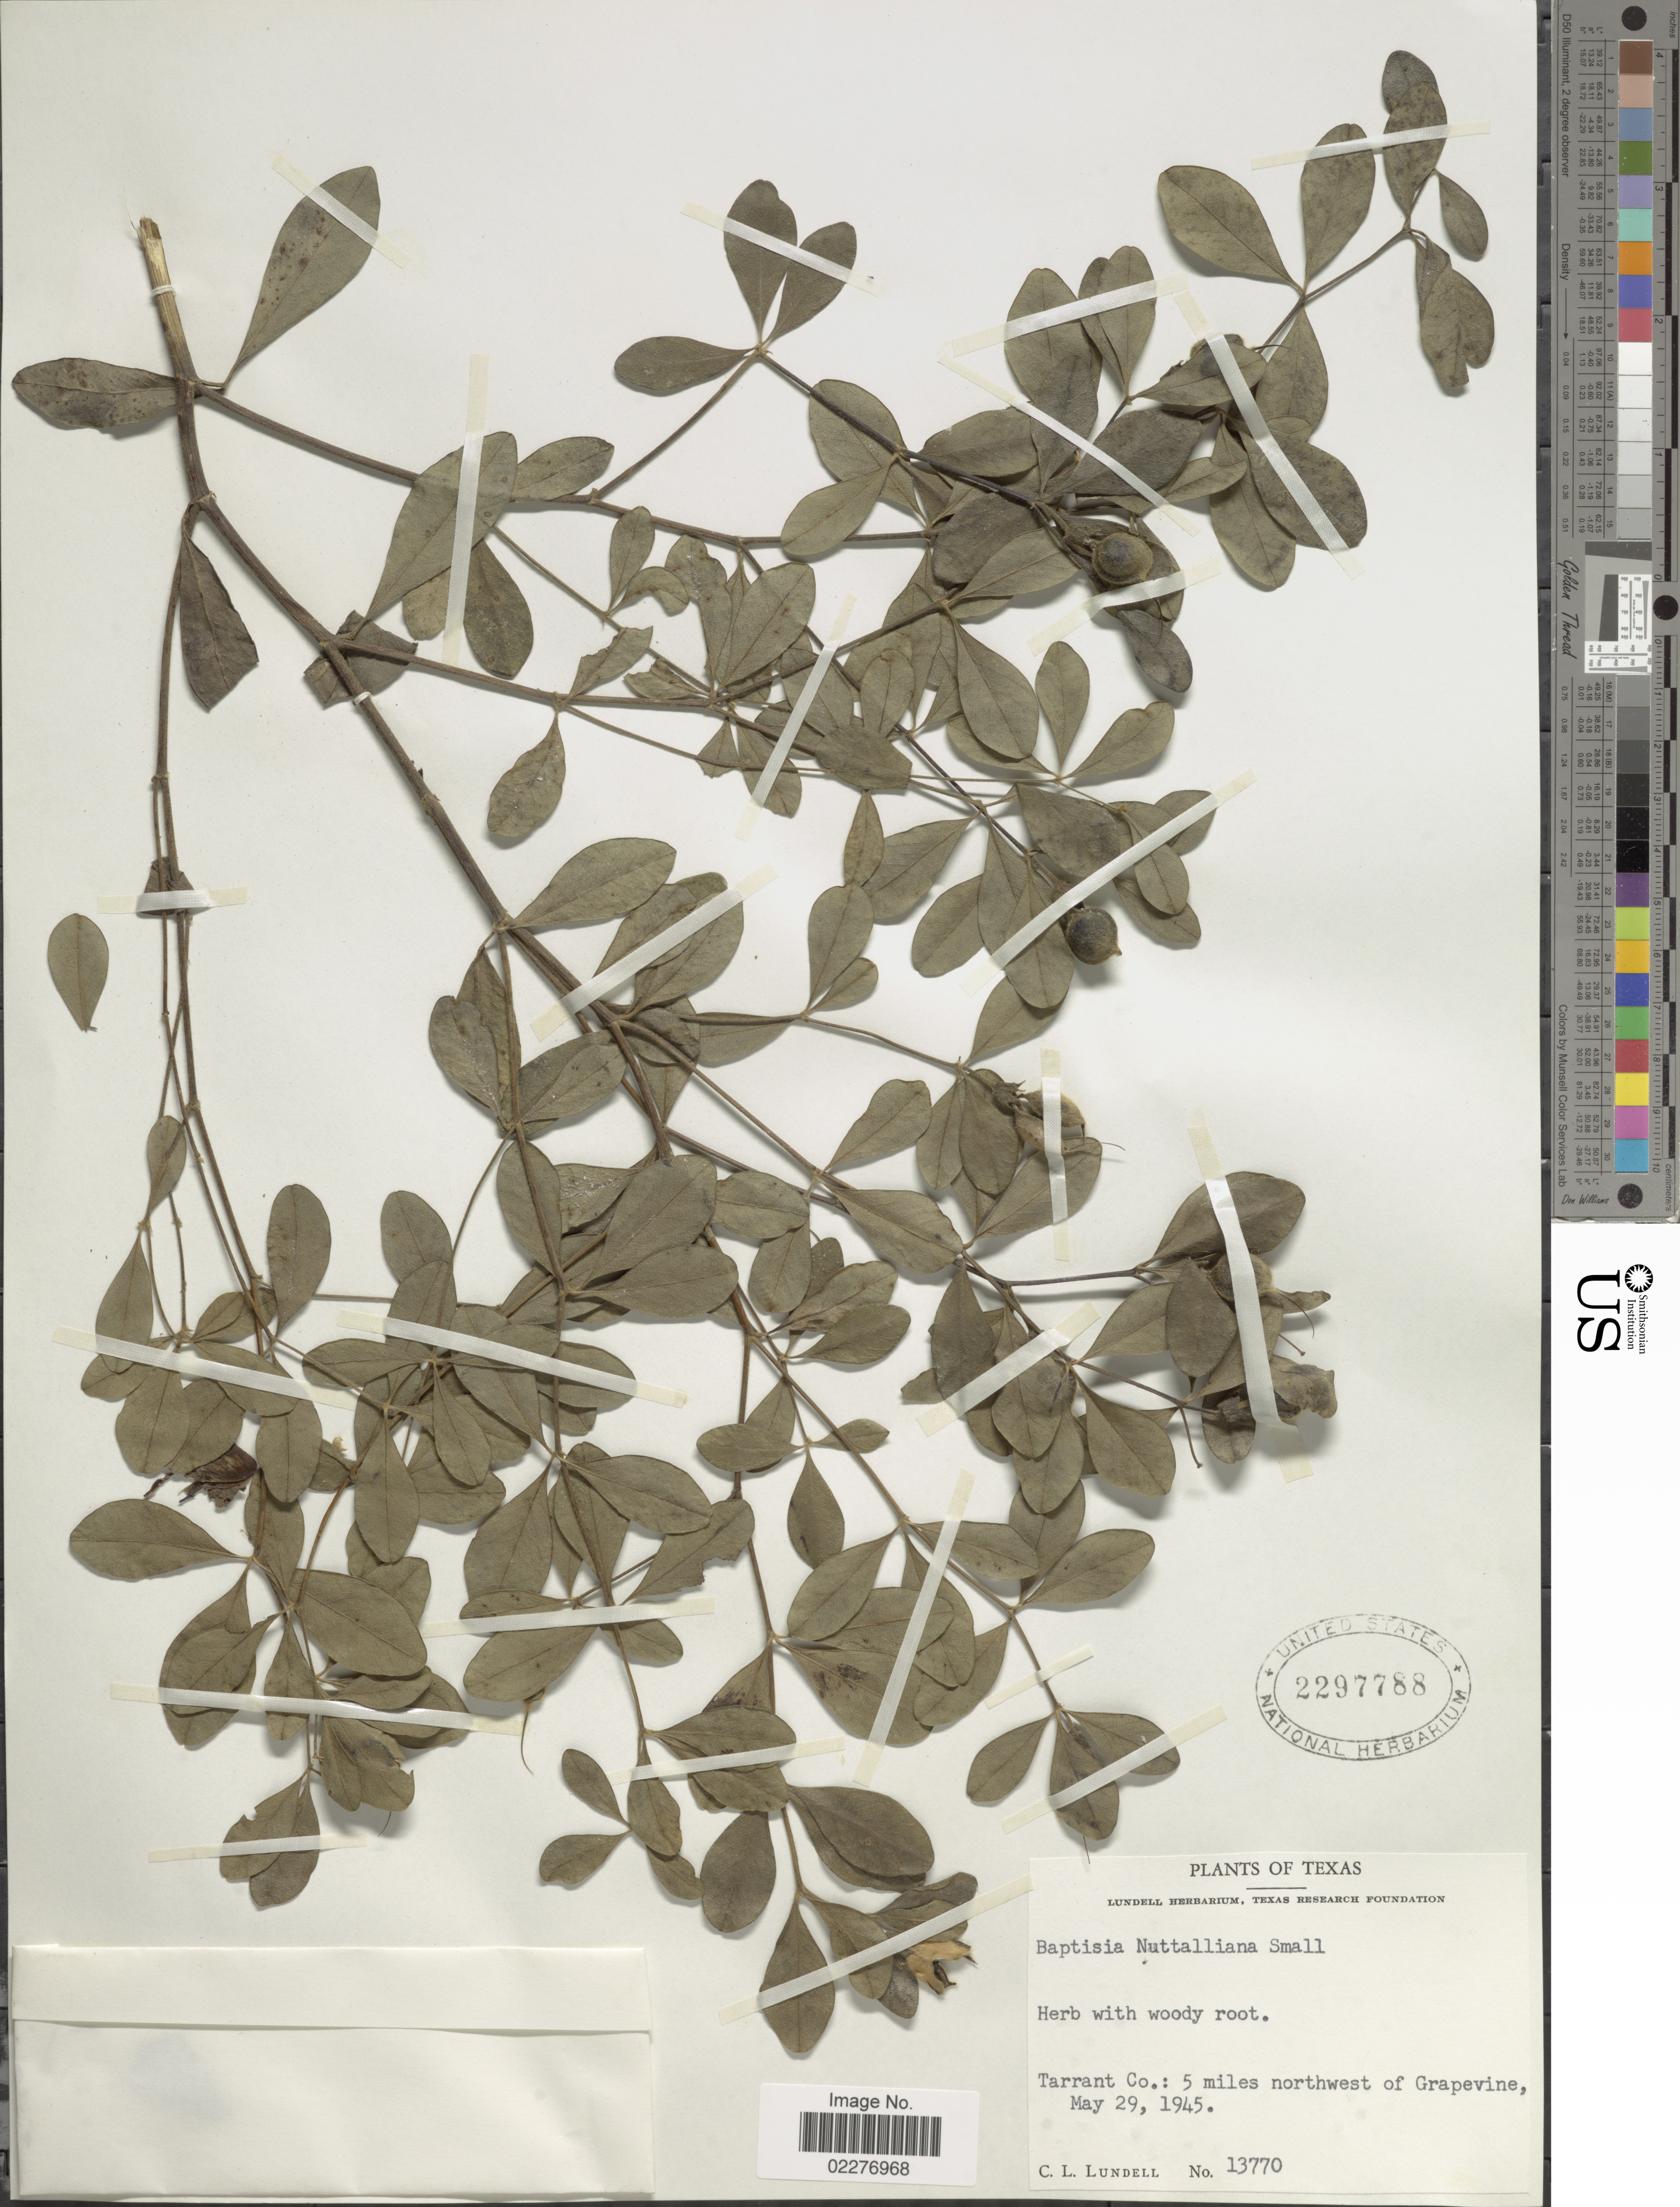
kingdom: Plantae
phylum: Tracheophyta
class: Magnoliopsida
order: Fabales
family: Fabaceae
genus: Baptisia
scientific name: Baptisia nuttalliana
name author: Small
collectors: C. L. Lundell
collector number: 13770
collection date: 1945-05-29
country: United States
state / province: Texas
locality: Tarrant Co: 5 miles northwest of Grapevine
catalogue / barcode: US 2297788